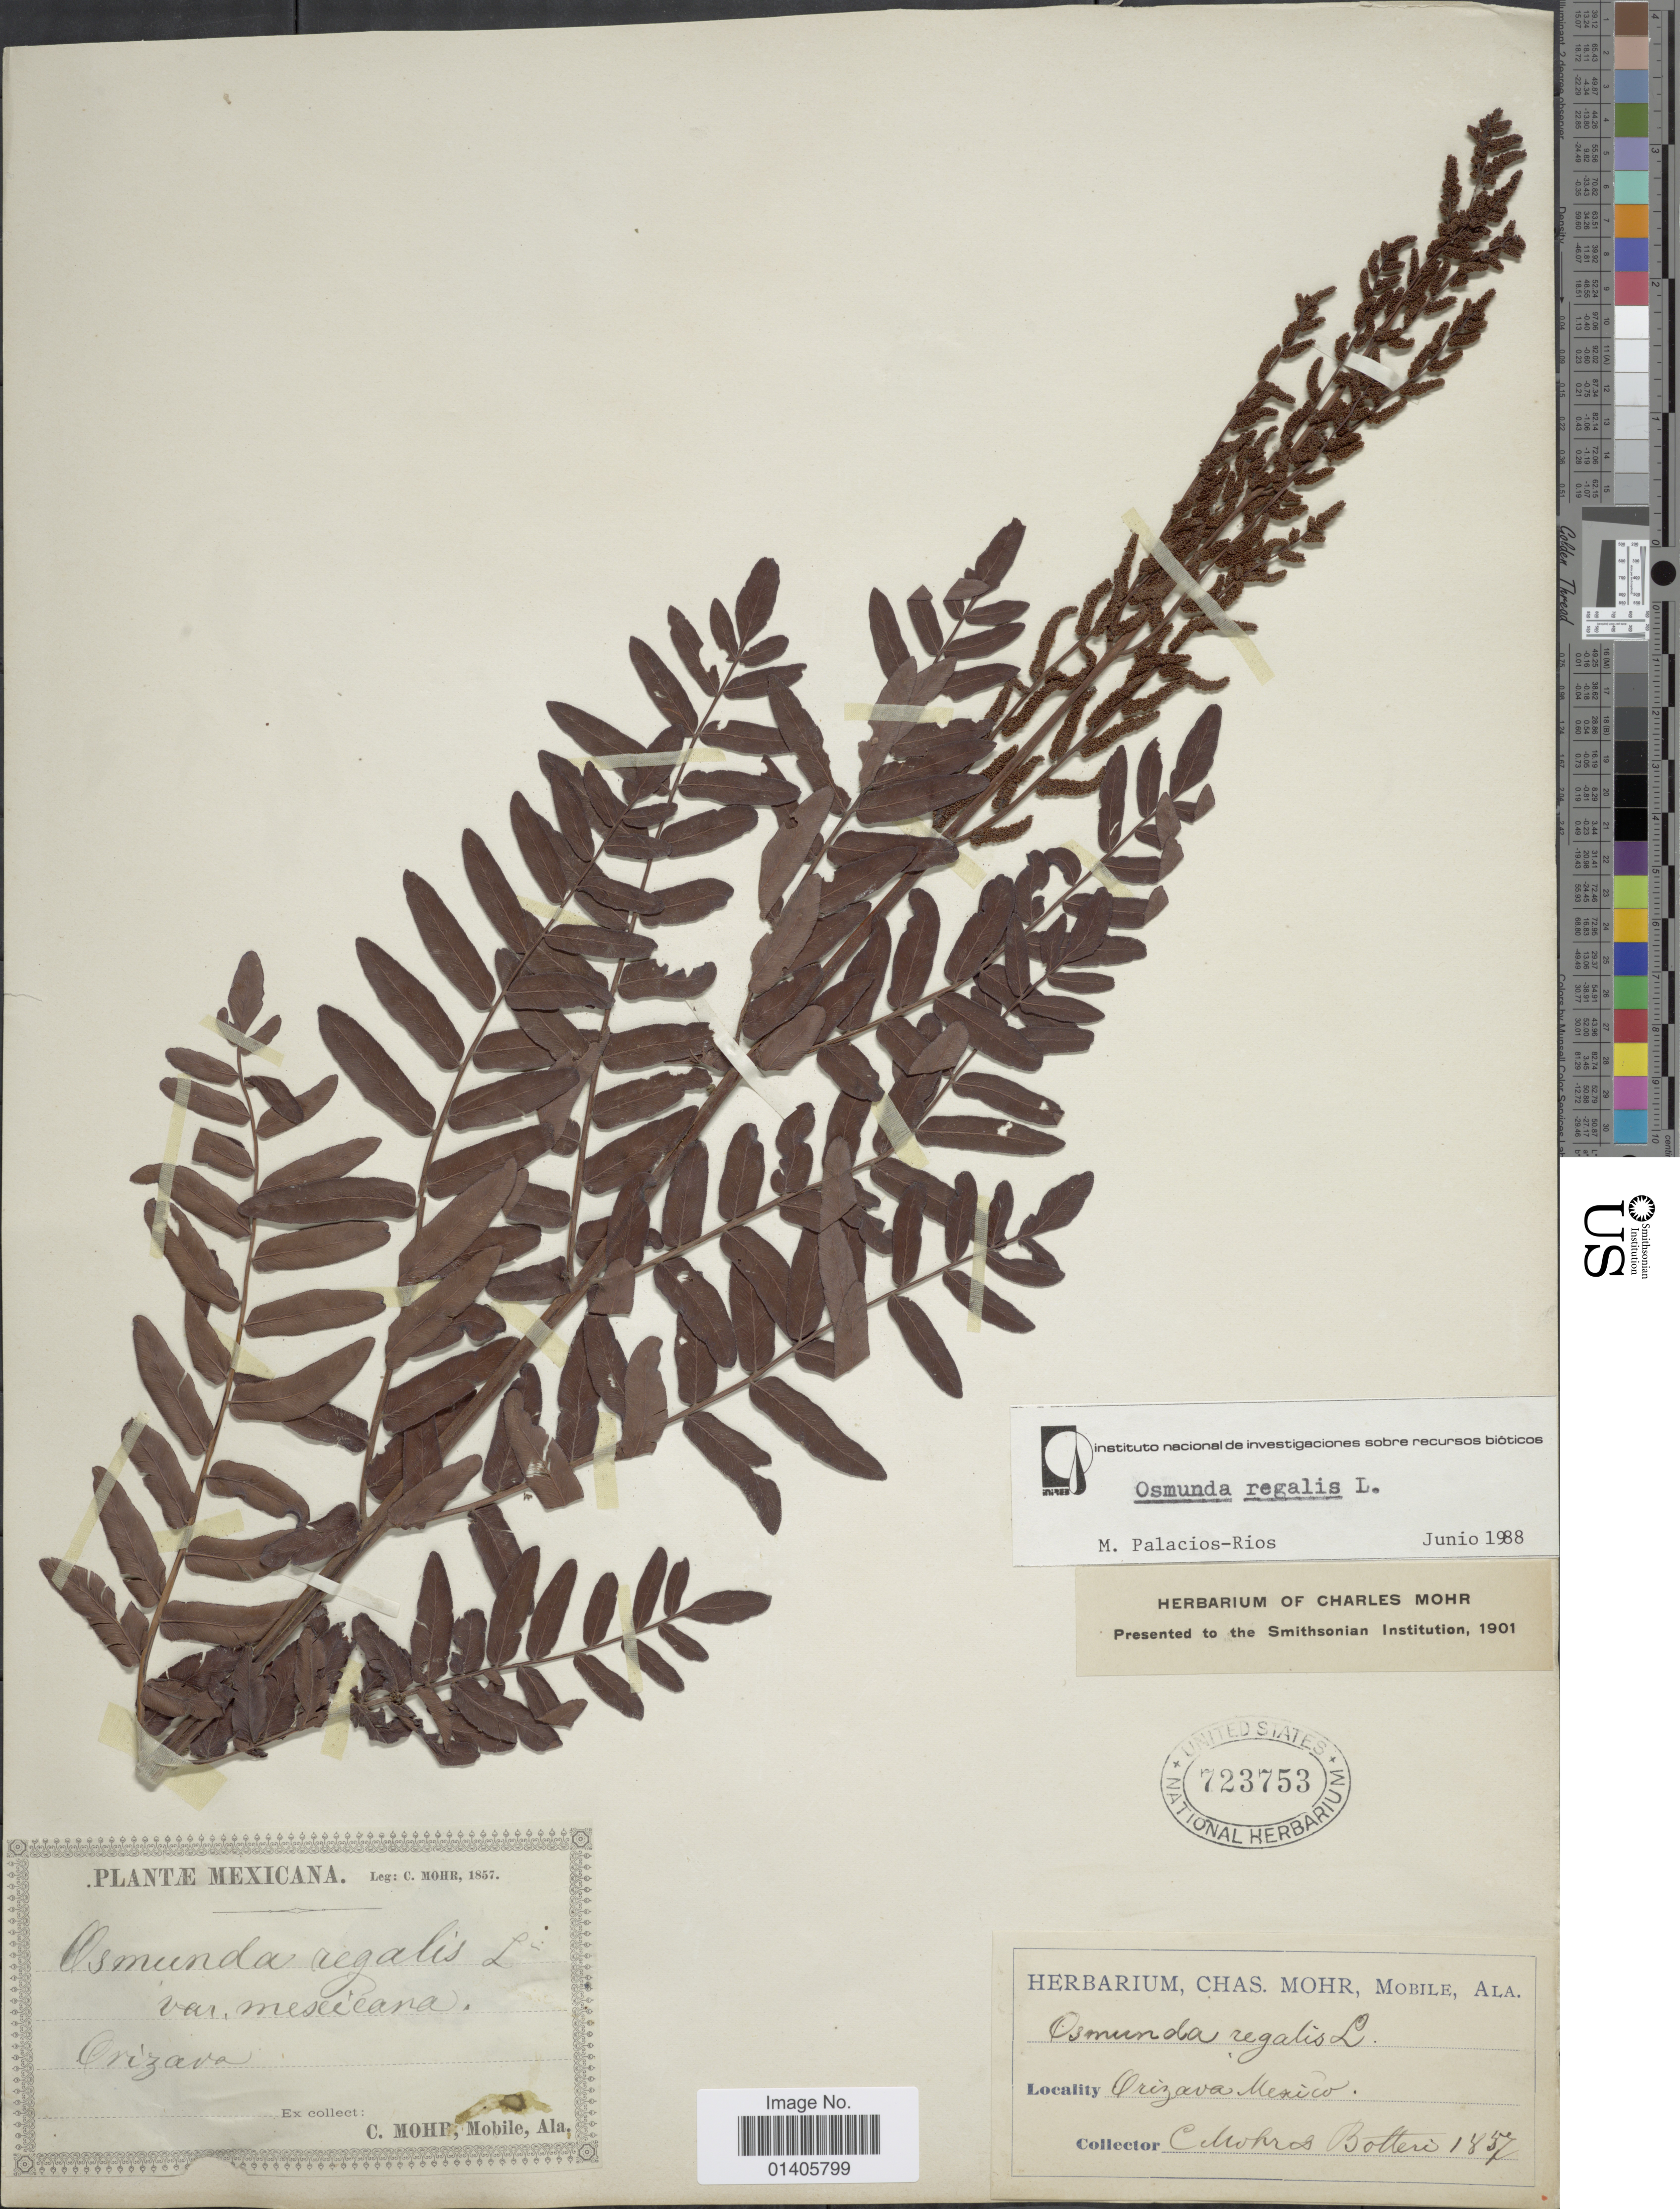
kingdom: Plantae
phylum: Tracheophyta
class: Polypodiopsida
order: Osmundales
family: Osmundaceae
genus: Osmunda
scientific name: Osmunda regalis var. spectabilis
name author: (Willd.) A. Gray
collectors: C. T. Mohr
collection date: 1857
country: Mexico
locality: Orizaba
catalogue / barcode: US 723753